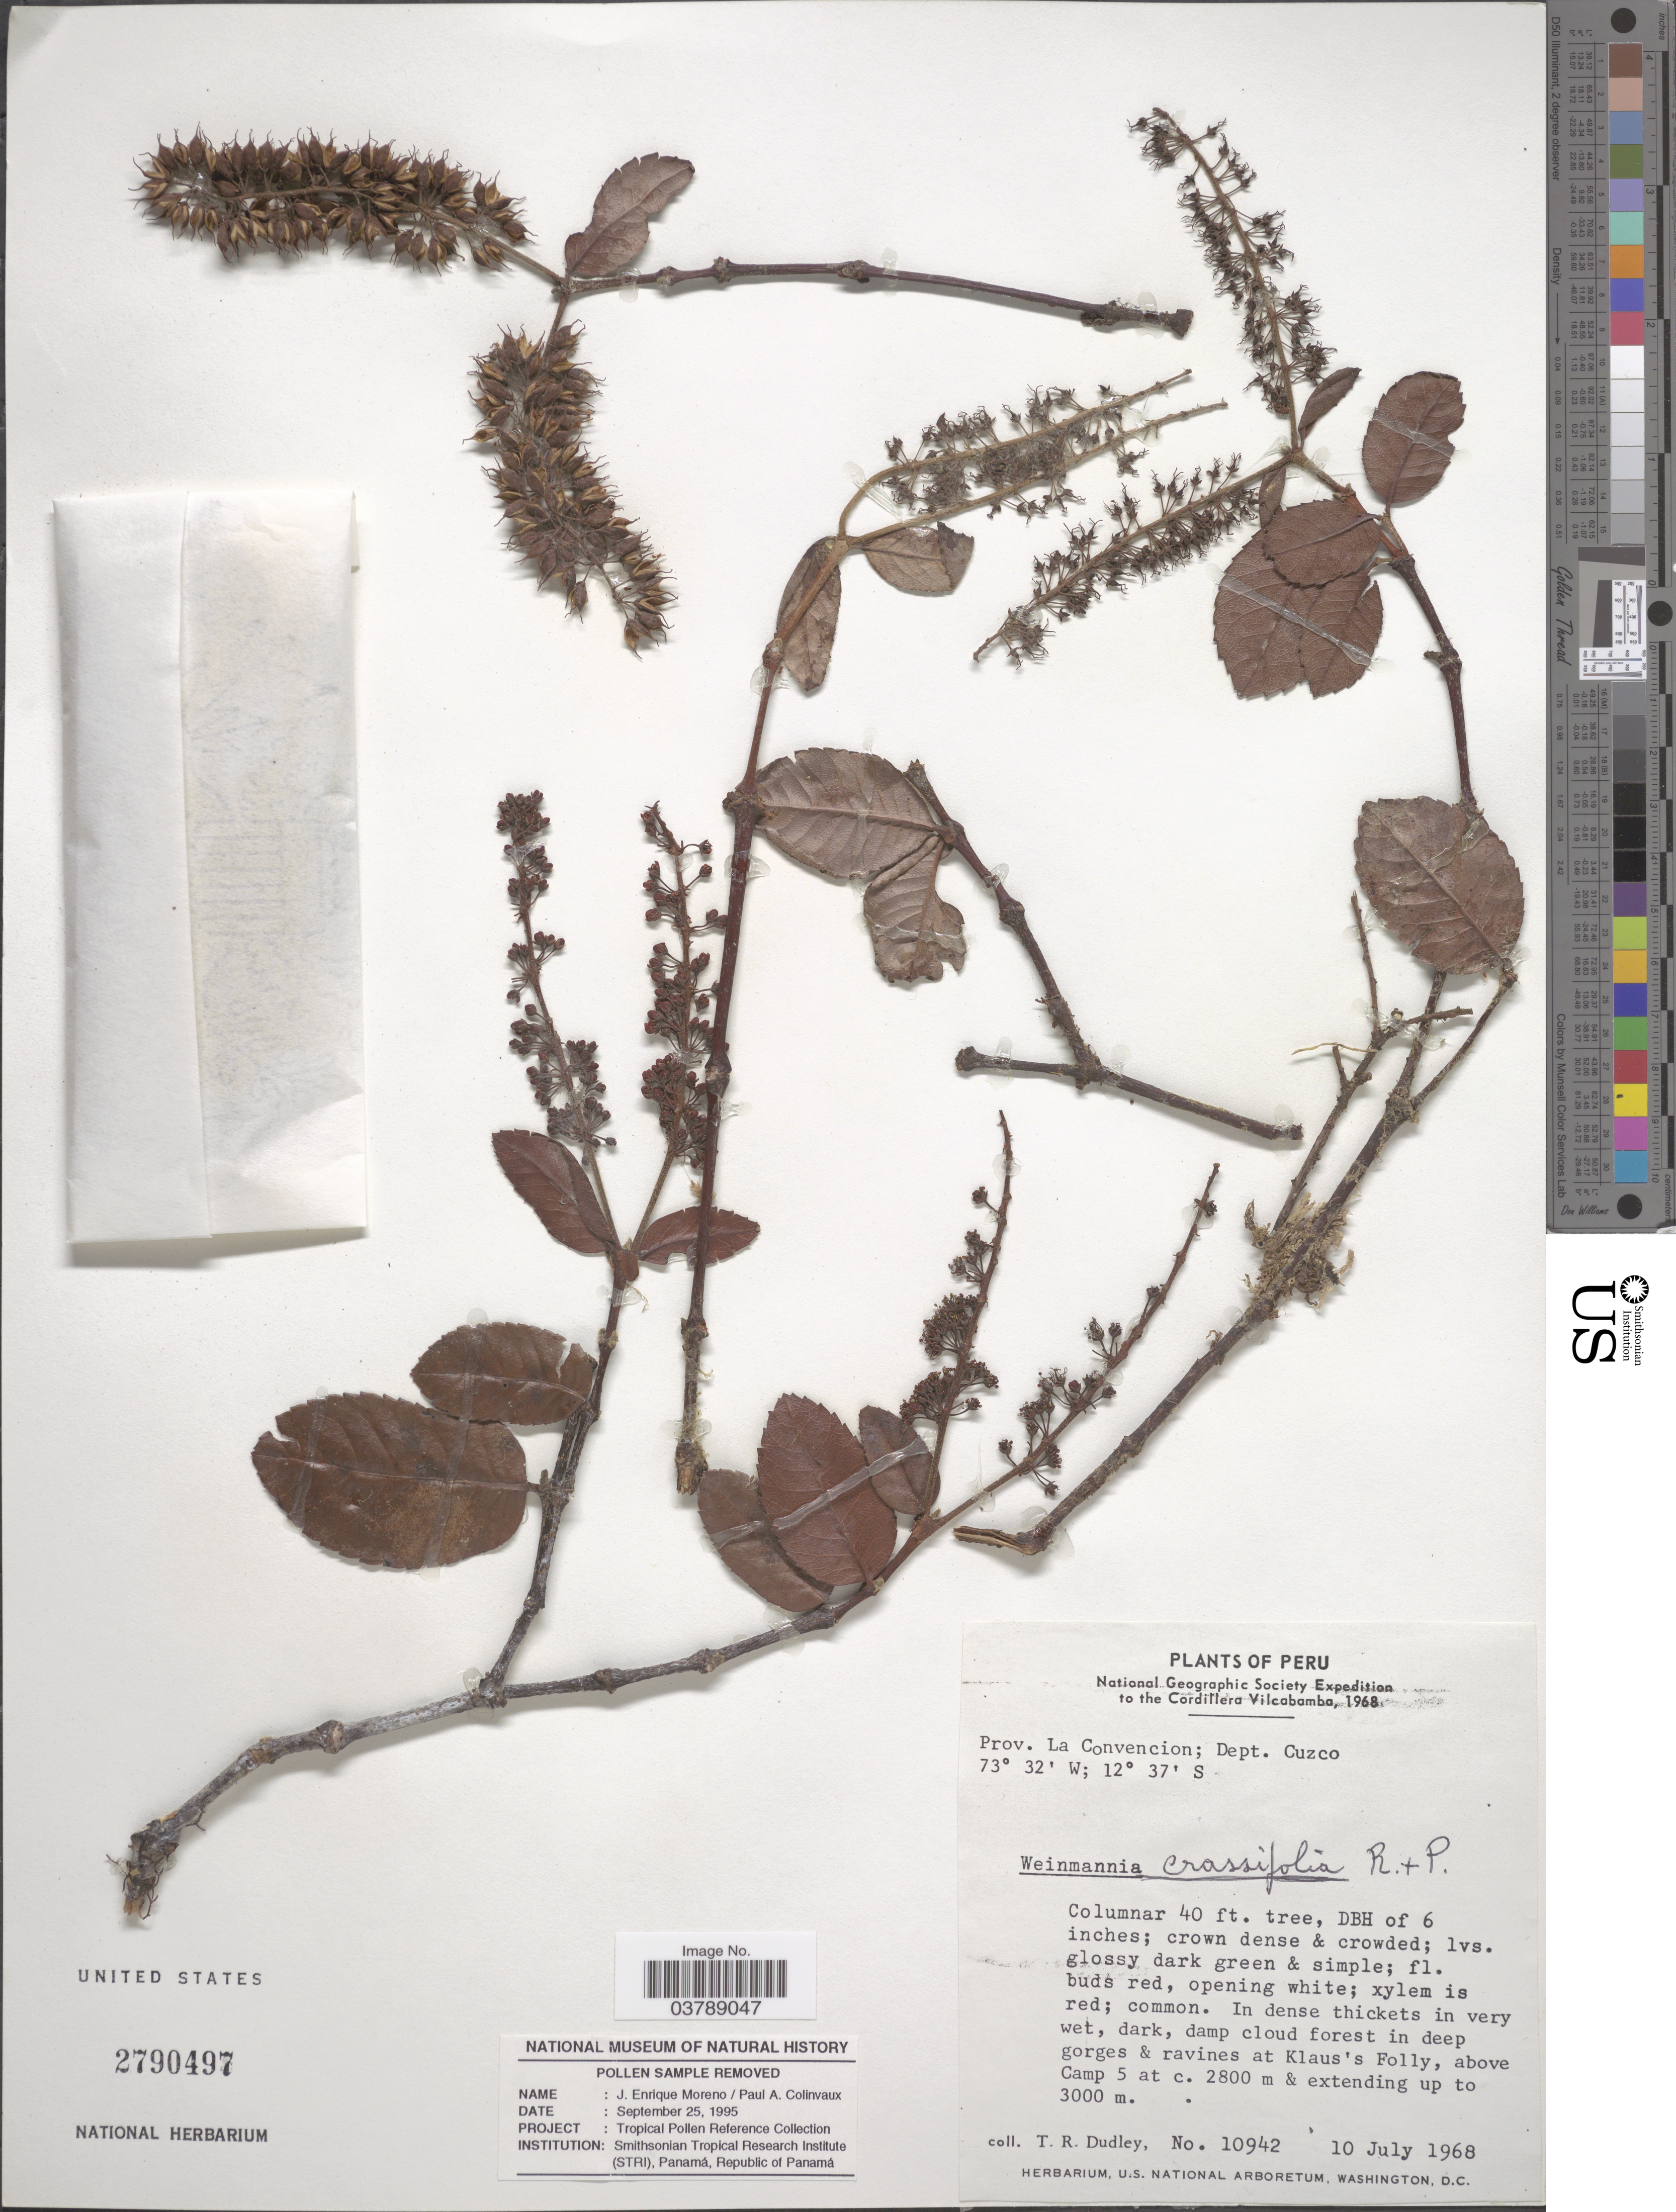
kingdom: Plantae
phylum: Tracheophyta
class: Magnoliopsida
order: Oxalidales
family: Cunoniaceae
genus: Weinmannia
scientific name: Weinmannia crassifolia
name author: Ruiz & Pav.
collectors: T. R. Dudley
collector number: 10942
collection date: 1968-07-10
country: Peru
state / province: Cusco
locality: Cordillera Vilcabamba. Prov. La Convencion; Dept. Cuzco. In deep gorges & ravines at Klaus's Folly, above Camp 5.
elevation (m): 2800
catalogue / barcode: US 2790497